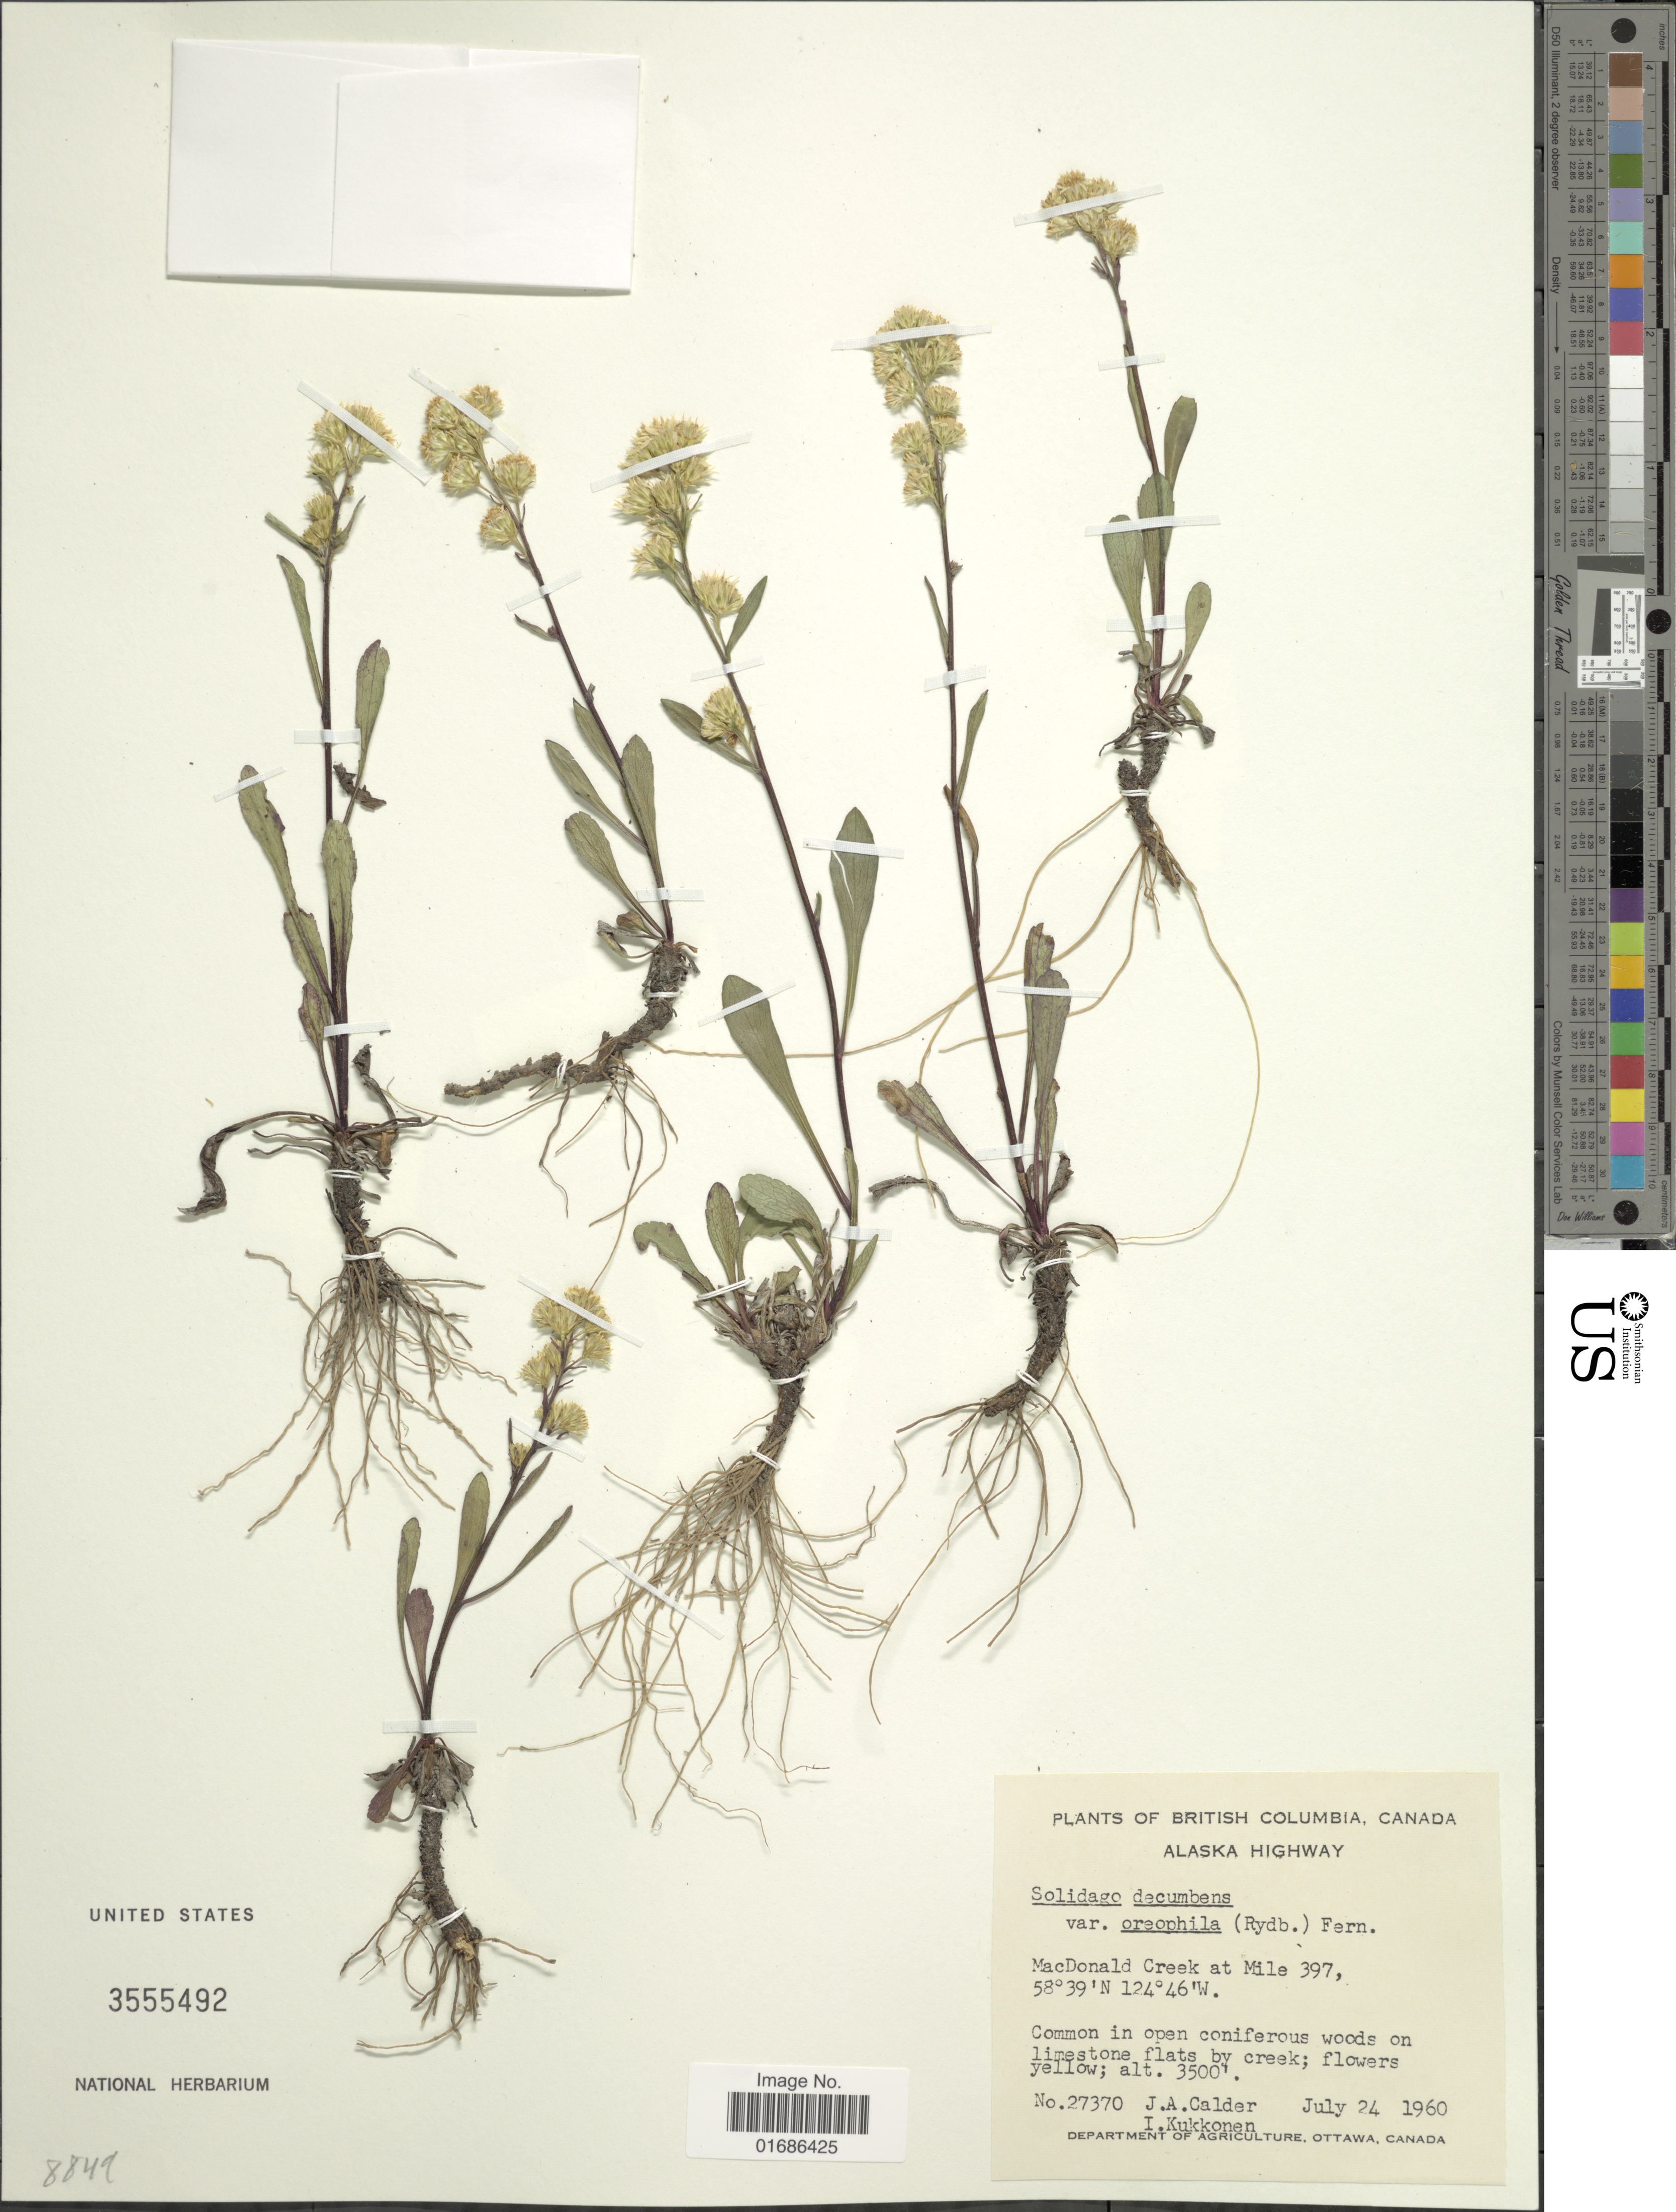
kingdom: Plantae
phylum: Tracheophyta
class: Magnoliopsida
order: Asterales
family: Asteraceae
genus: Solidago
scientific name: Solidago decumbens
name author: Greene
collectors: J. A. Calder & I. Kukkonen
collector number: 27370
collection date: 1960-07-24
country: Canada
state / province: British Columbia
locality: Alaska Highway, MacDonald Creek at Mile 397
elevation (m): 1067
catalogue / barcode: US 3555492